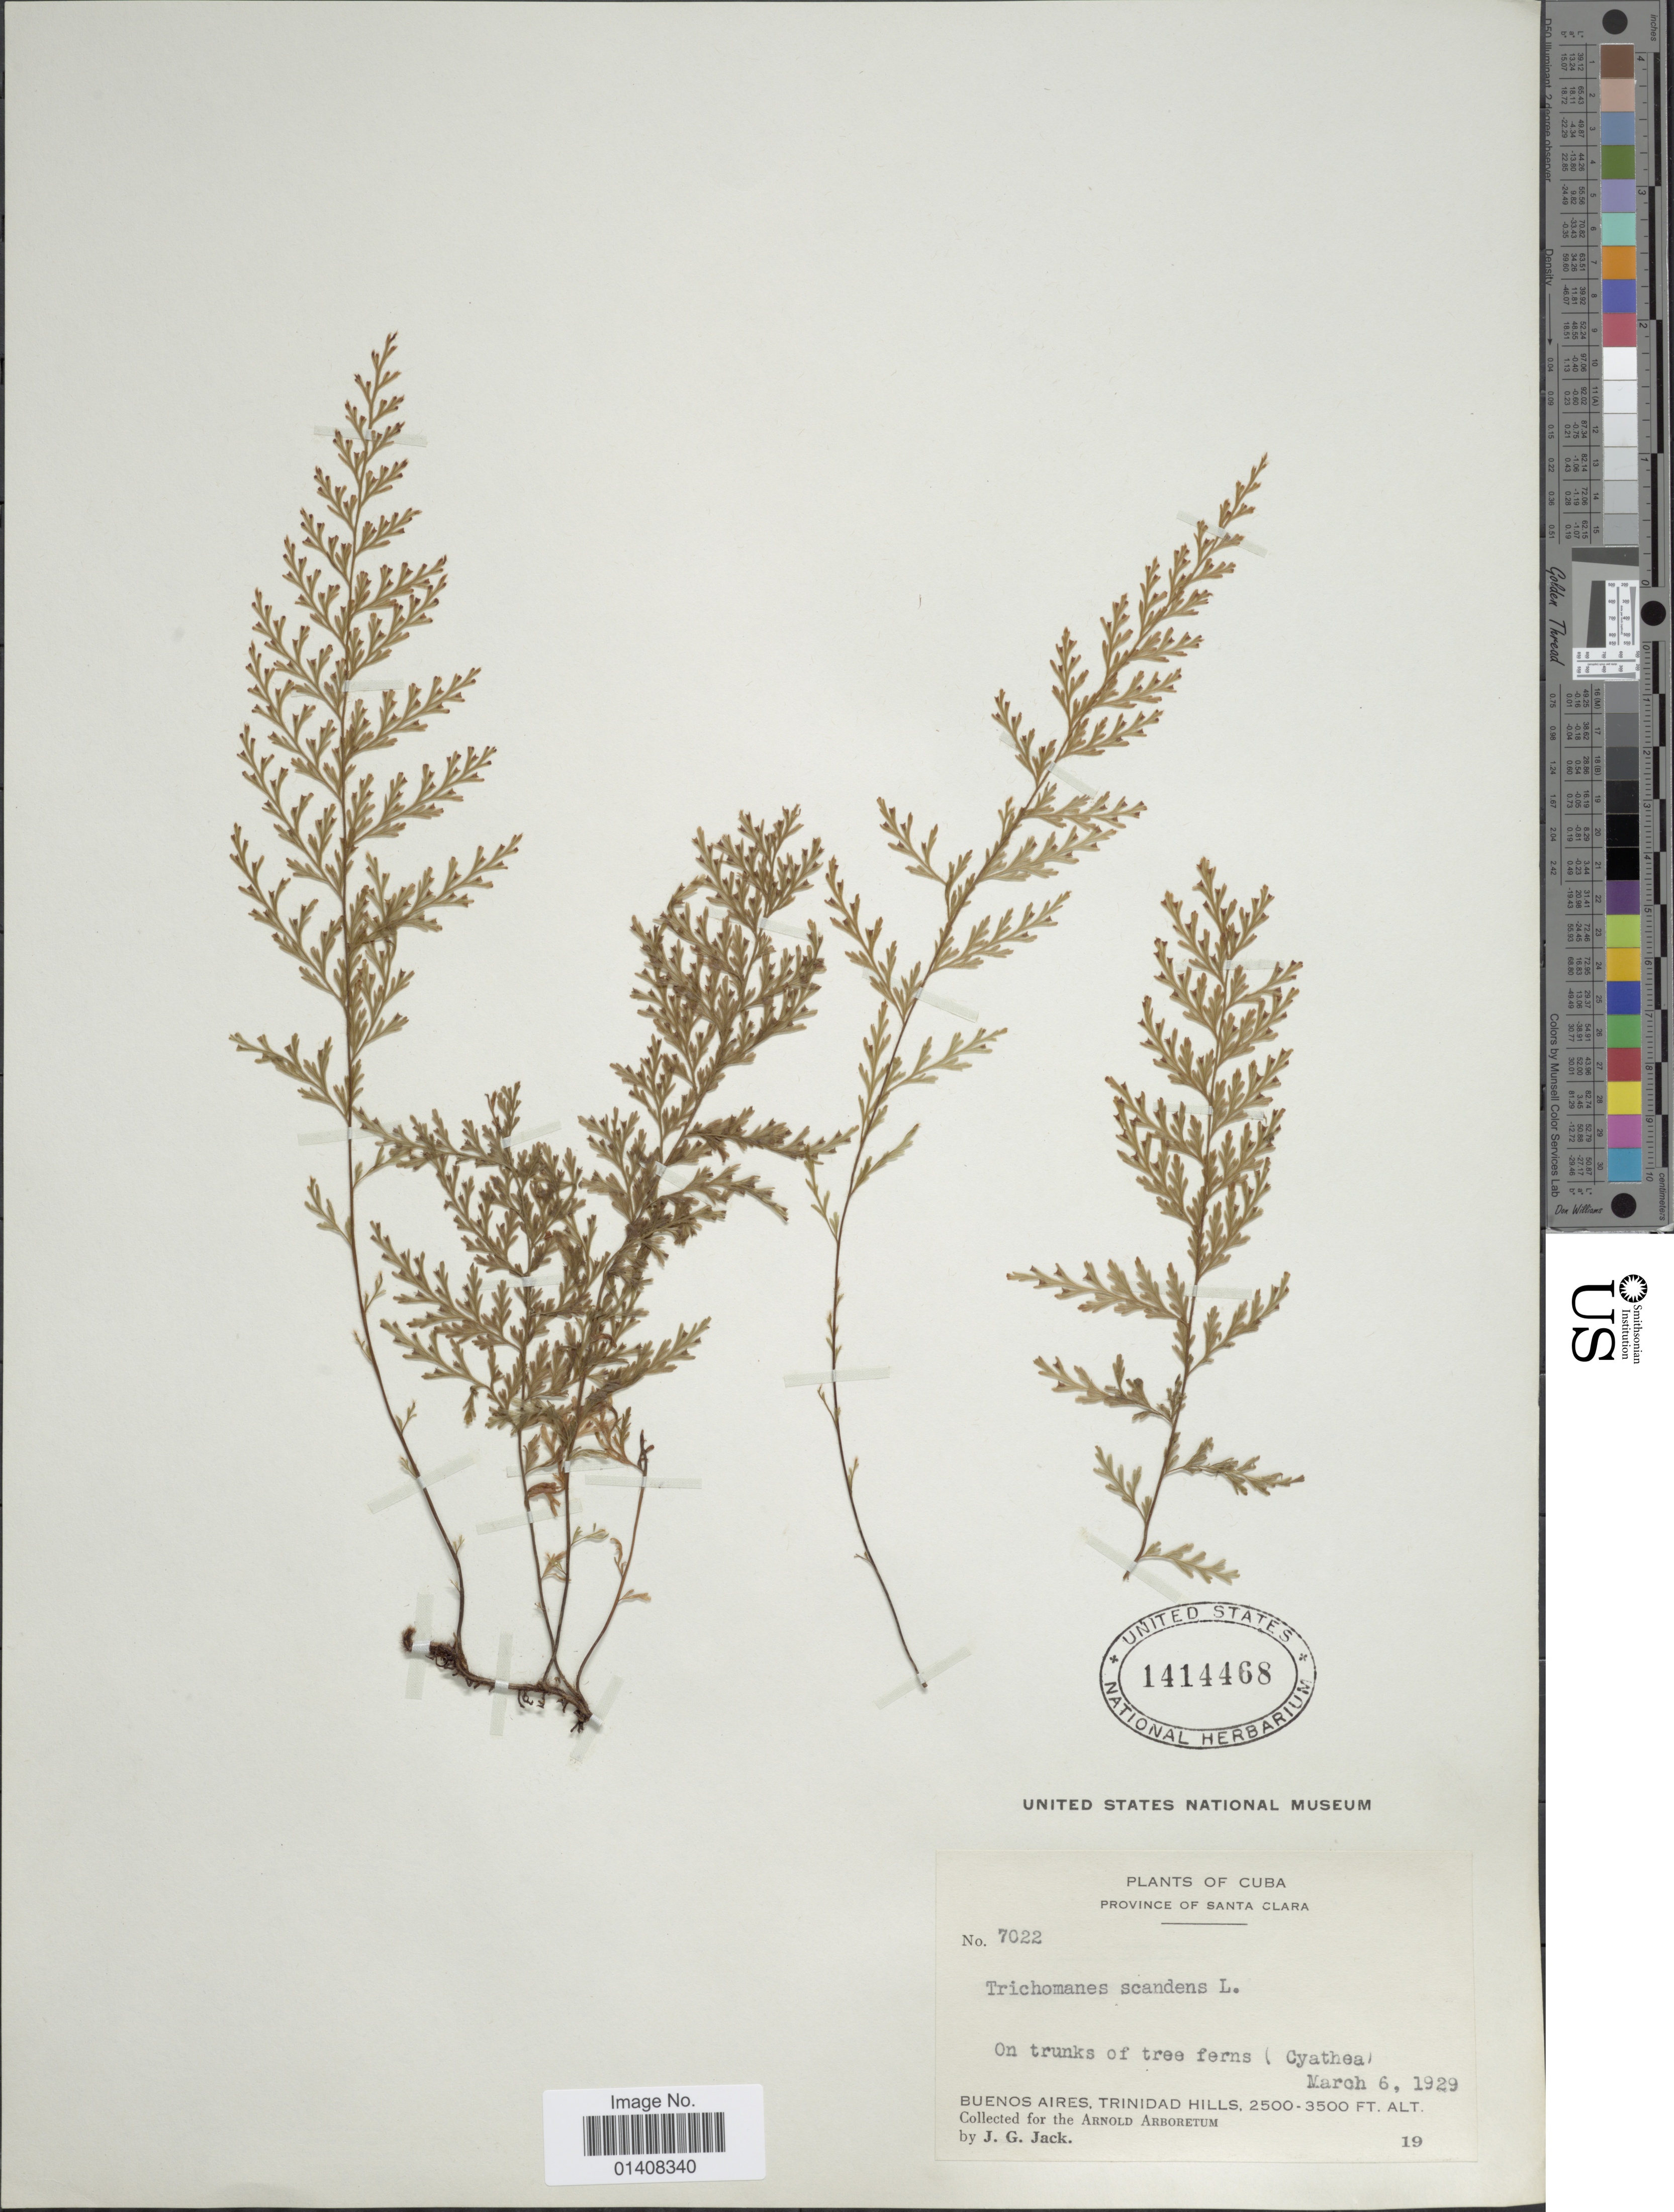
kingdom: Plantae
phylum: Tracheophyta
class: Polypodiopsida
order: Hymenophyllales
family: Hymenophyllaceae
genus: Trichomanes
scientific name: Trichomanes scandens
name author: L.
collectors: J. G. Jack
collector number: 7022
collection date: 1929-03-06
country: Cuba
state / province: Las Villas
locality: Province of Santa Clara. Buenos Aires, Trinidad hills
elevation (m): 762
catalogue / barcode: US 1414468